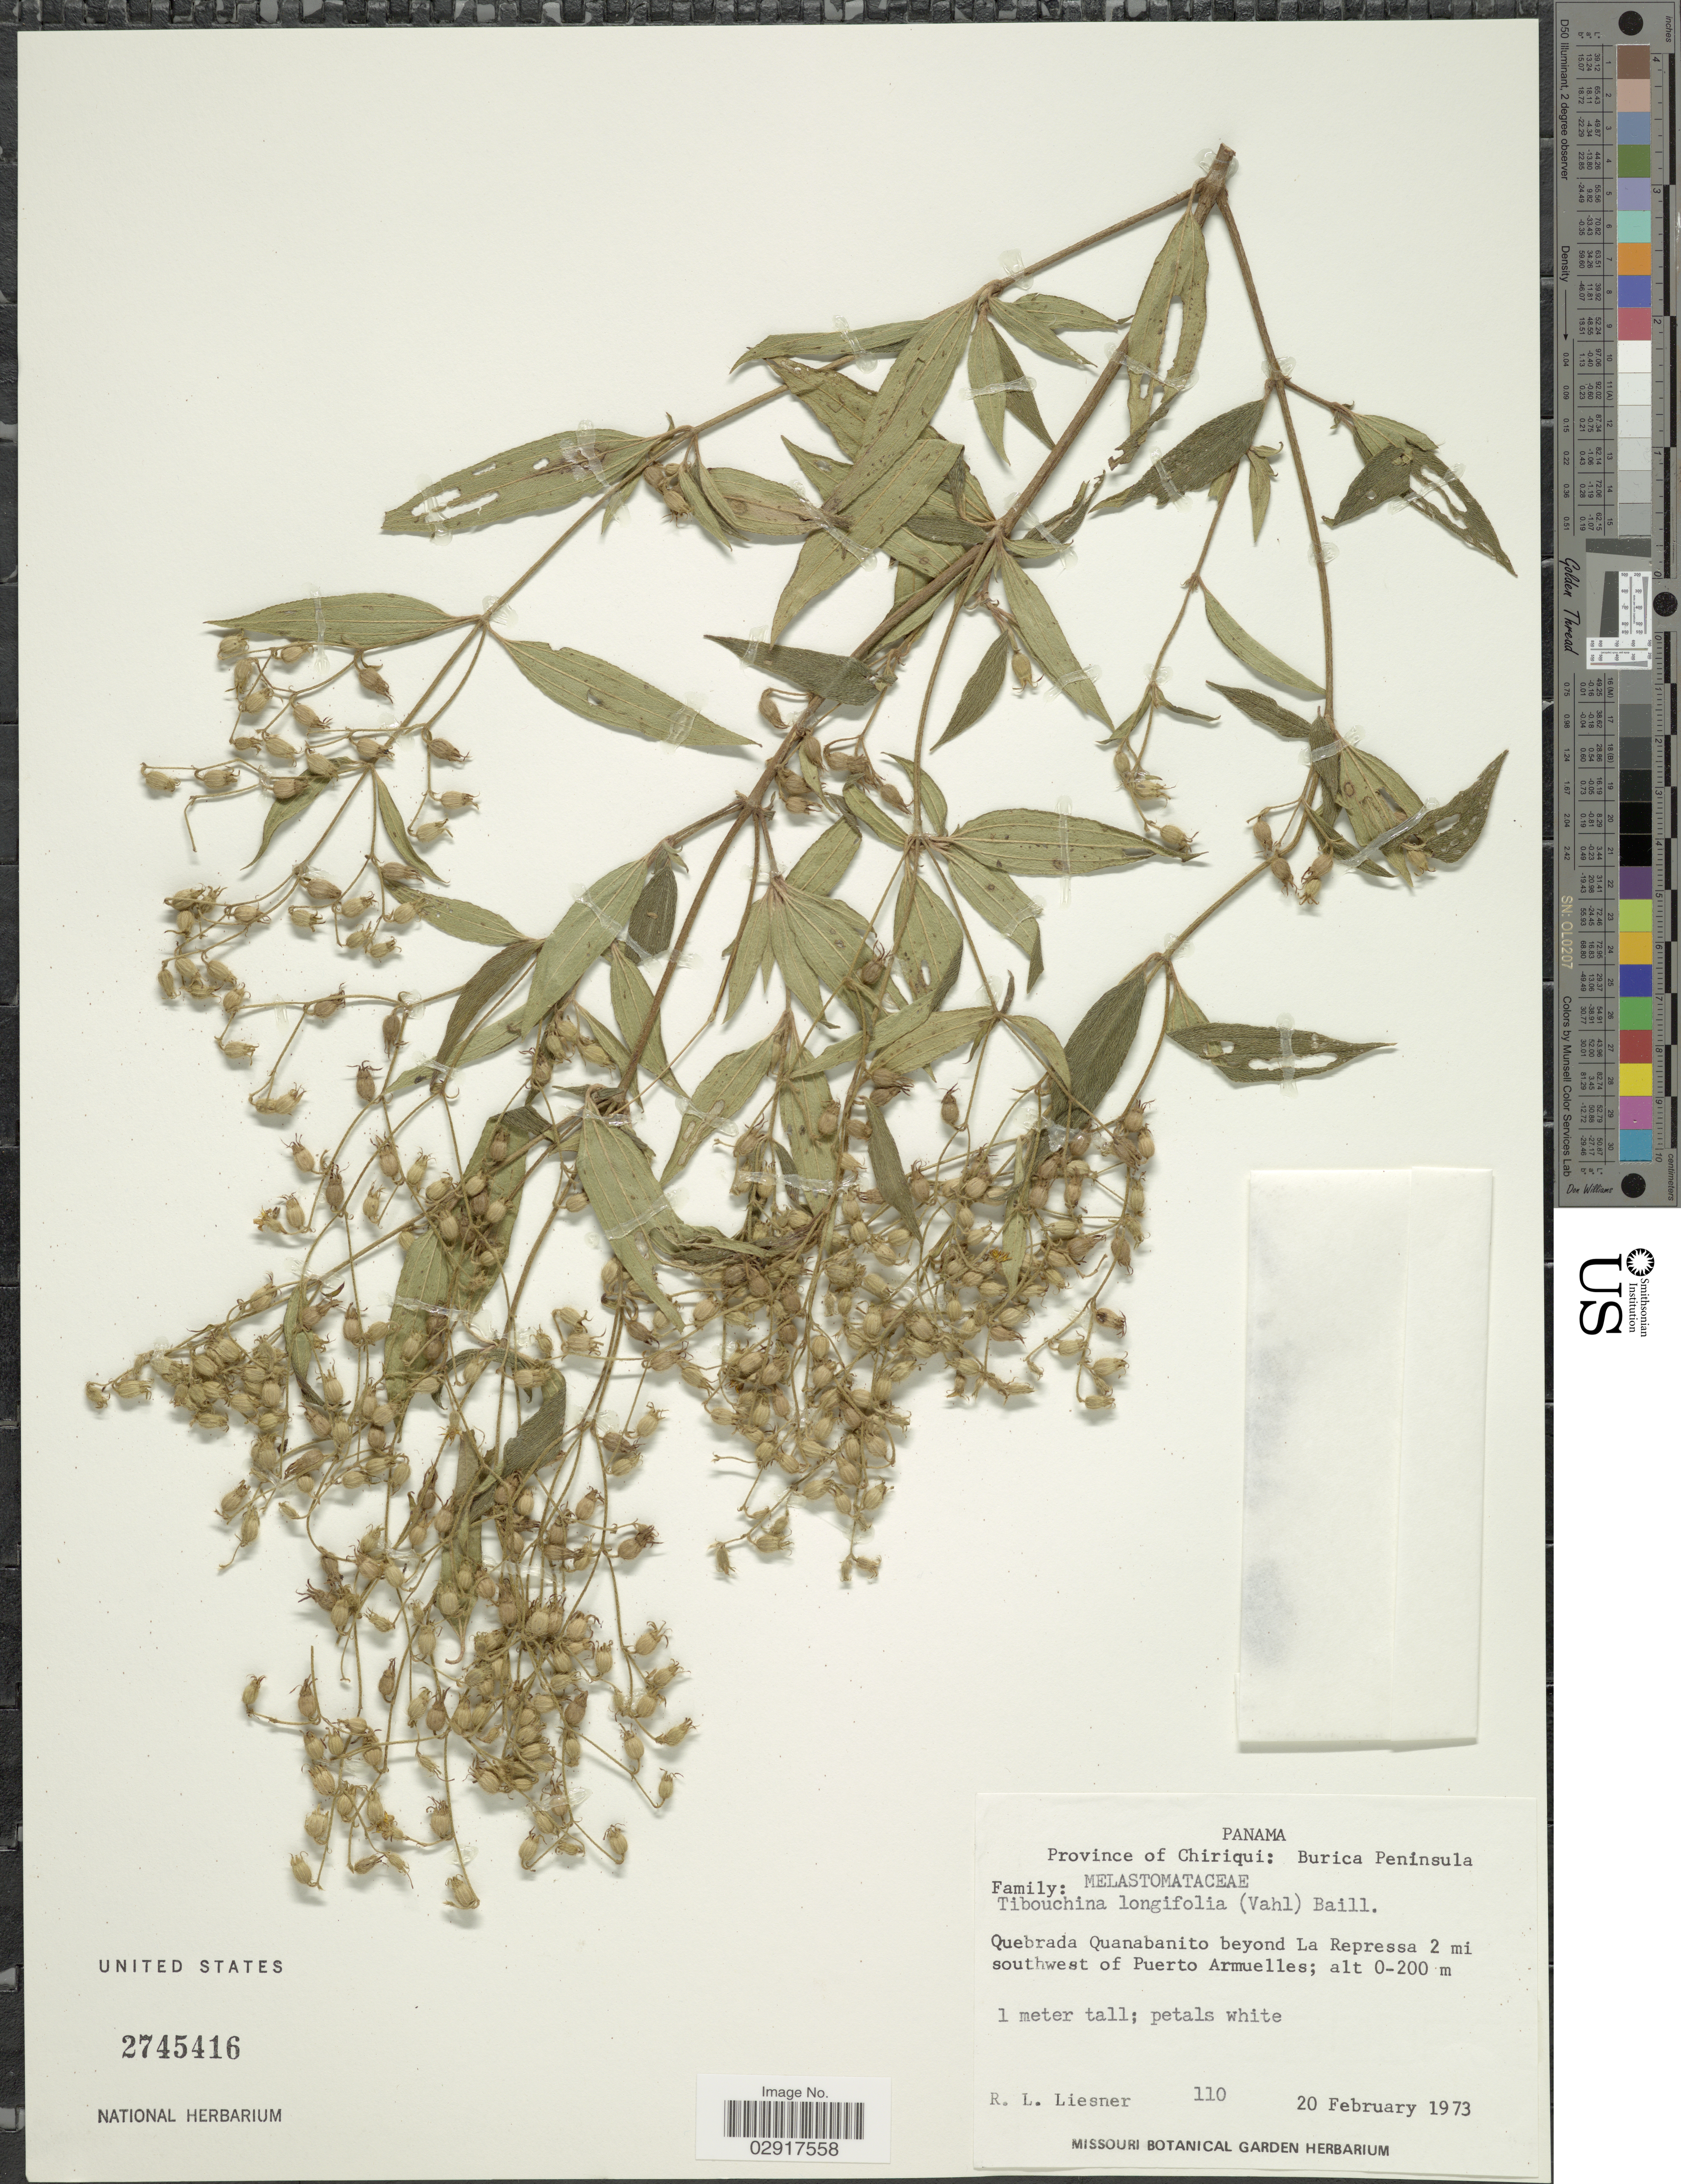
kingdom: Plantae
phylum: Tracheophyta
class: Magnoliopsida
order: Myrtales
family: Melastomataceae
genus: Chaetogastra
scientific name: Chaetogastra longifolia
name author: (Vahl) DC.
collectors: R. L. Liesner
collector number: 110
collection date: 1973-02-20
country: Panama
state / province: Chiriqui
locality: Province of Chiriqui: Burica Peninsula. Quebrada Quanabanito beyond La Repressa 2 mi southwest of Puerto Armuelles.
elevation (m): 0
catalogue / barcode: US 2745416